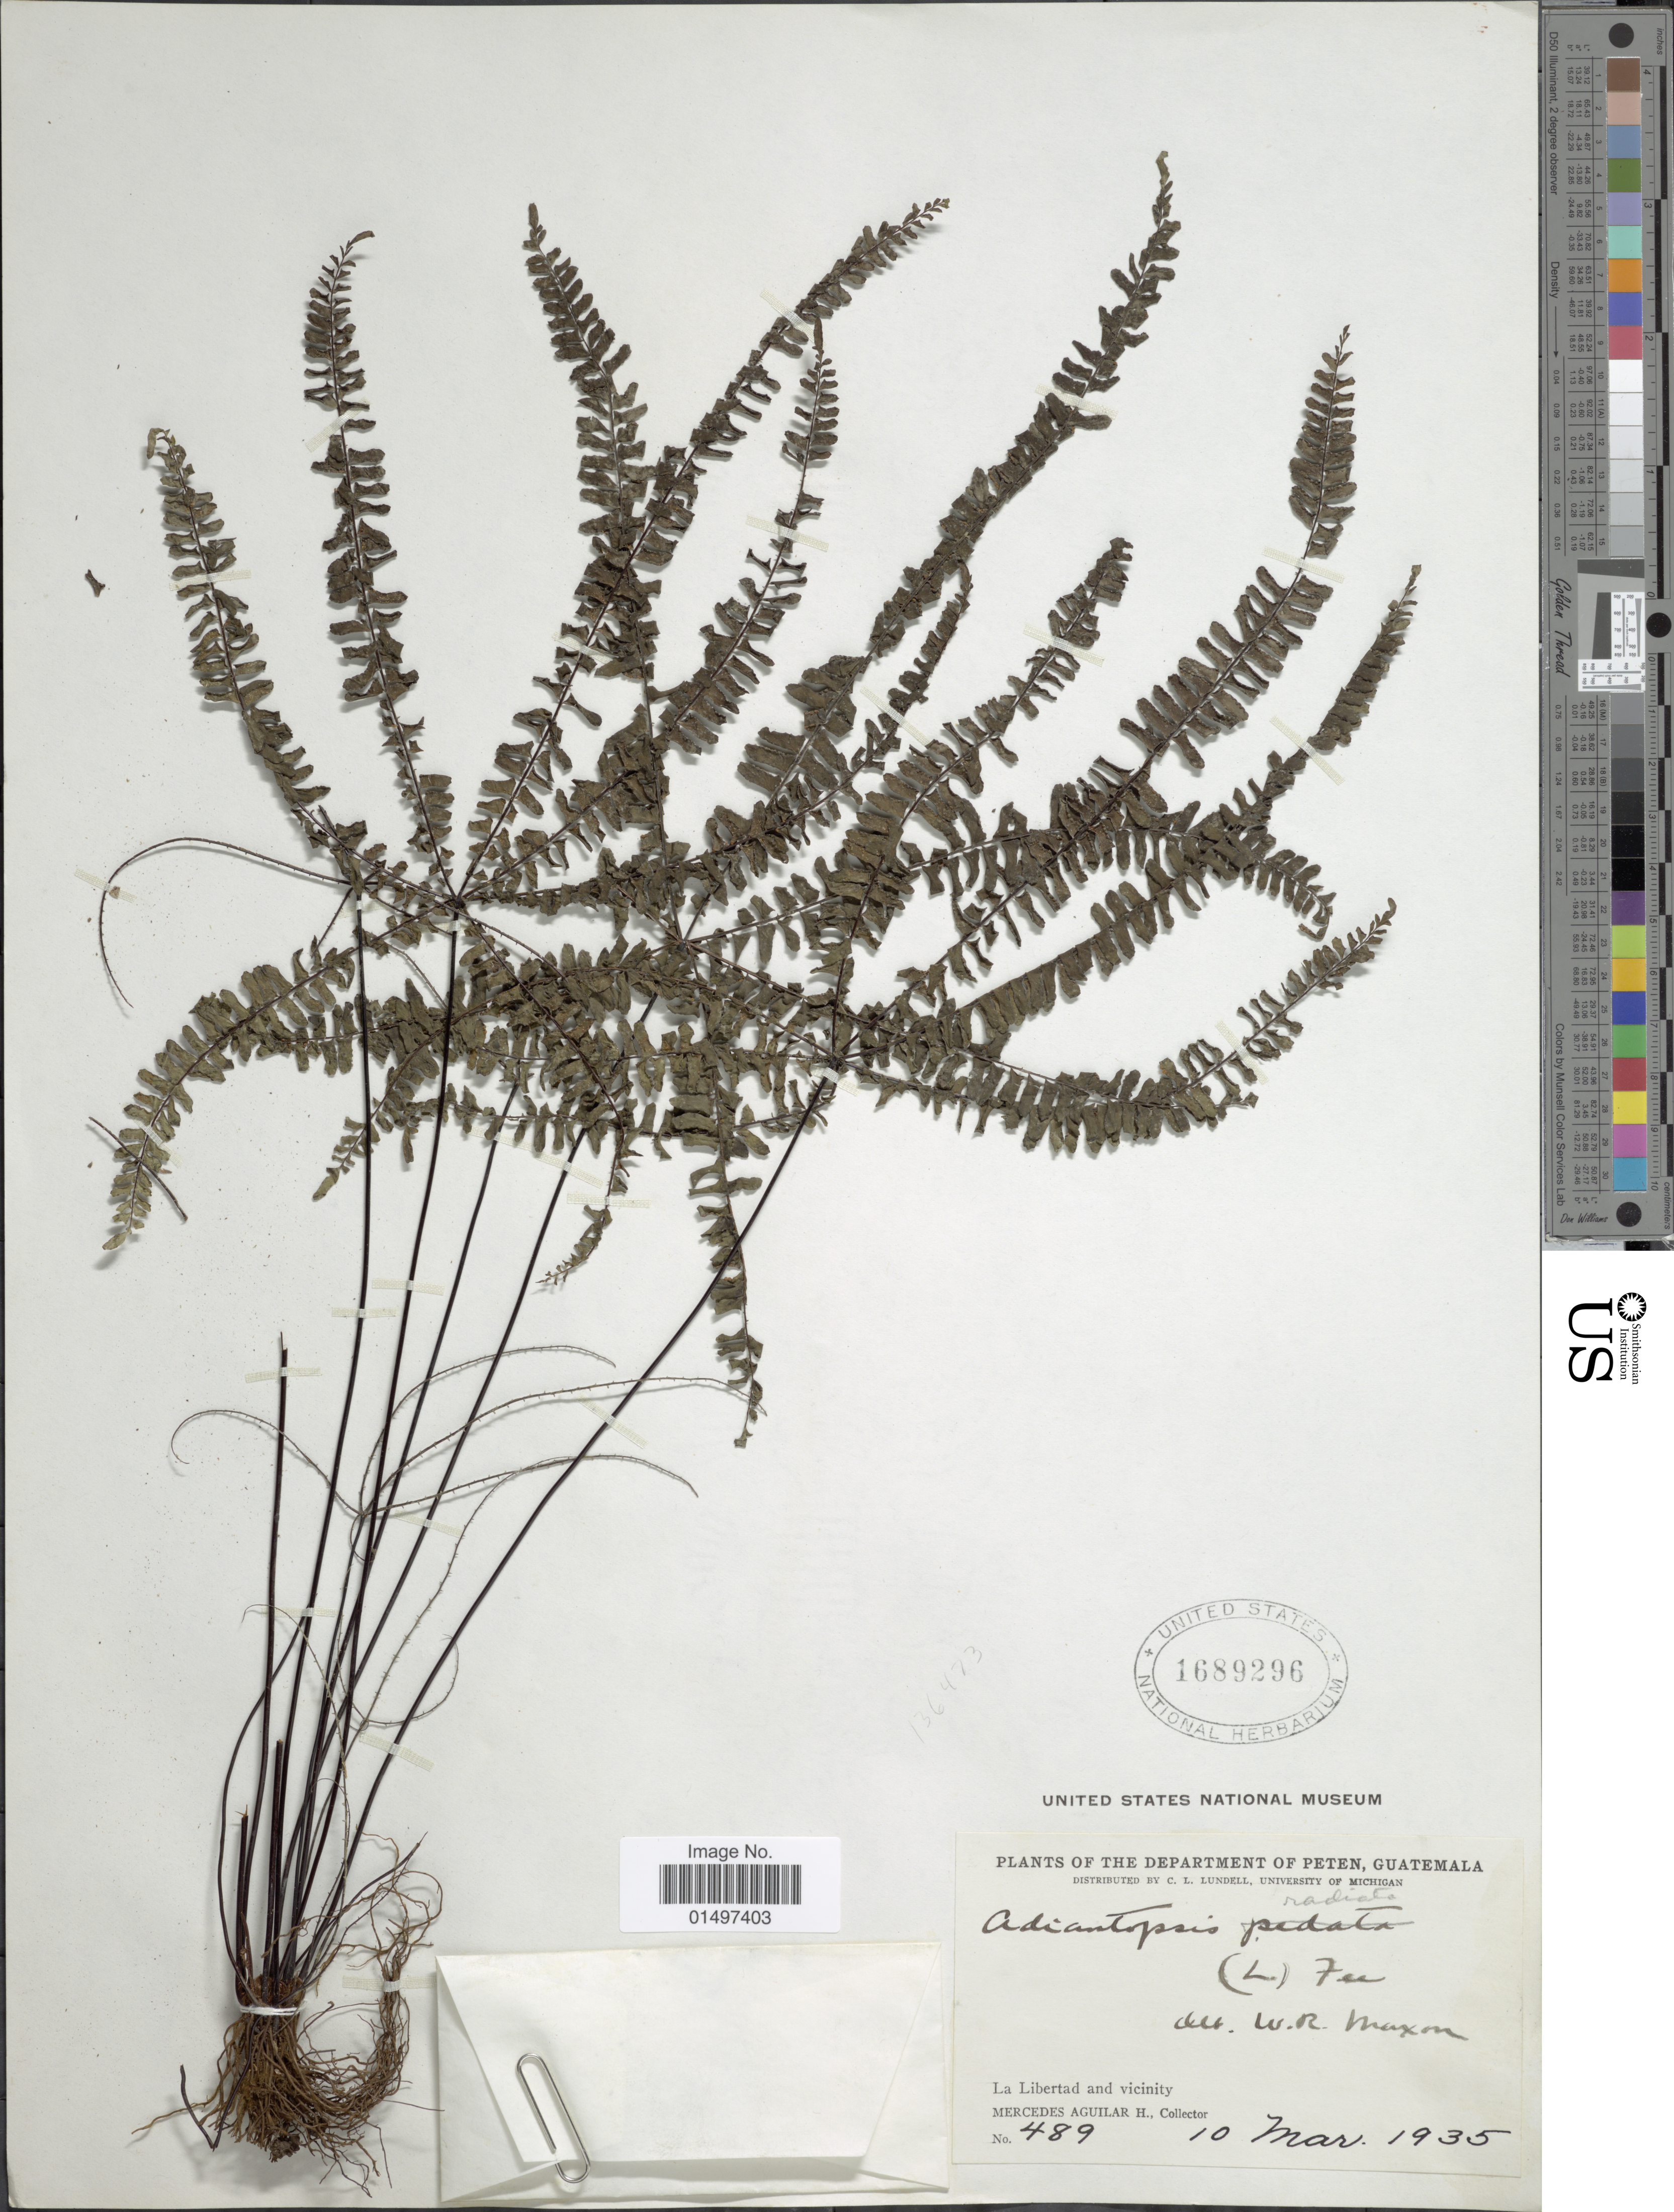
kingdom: Plantae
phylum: Tracheophyta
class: Polypodiopsida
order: Polypodiales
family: Pteridaceae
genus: Adiantopsis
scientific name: Adiantopsis radiata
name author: (L.) Fée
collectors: M. Aguilar H.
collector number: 489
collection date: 1935-03-10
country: Guatemala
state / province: El Petén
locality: The Department of Peten. La Libertad and vicinity.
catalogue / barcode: US 1689296